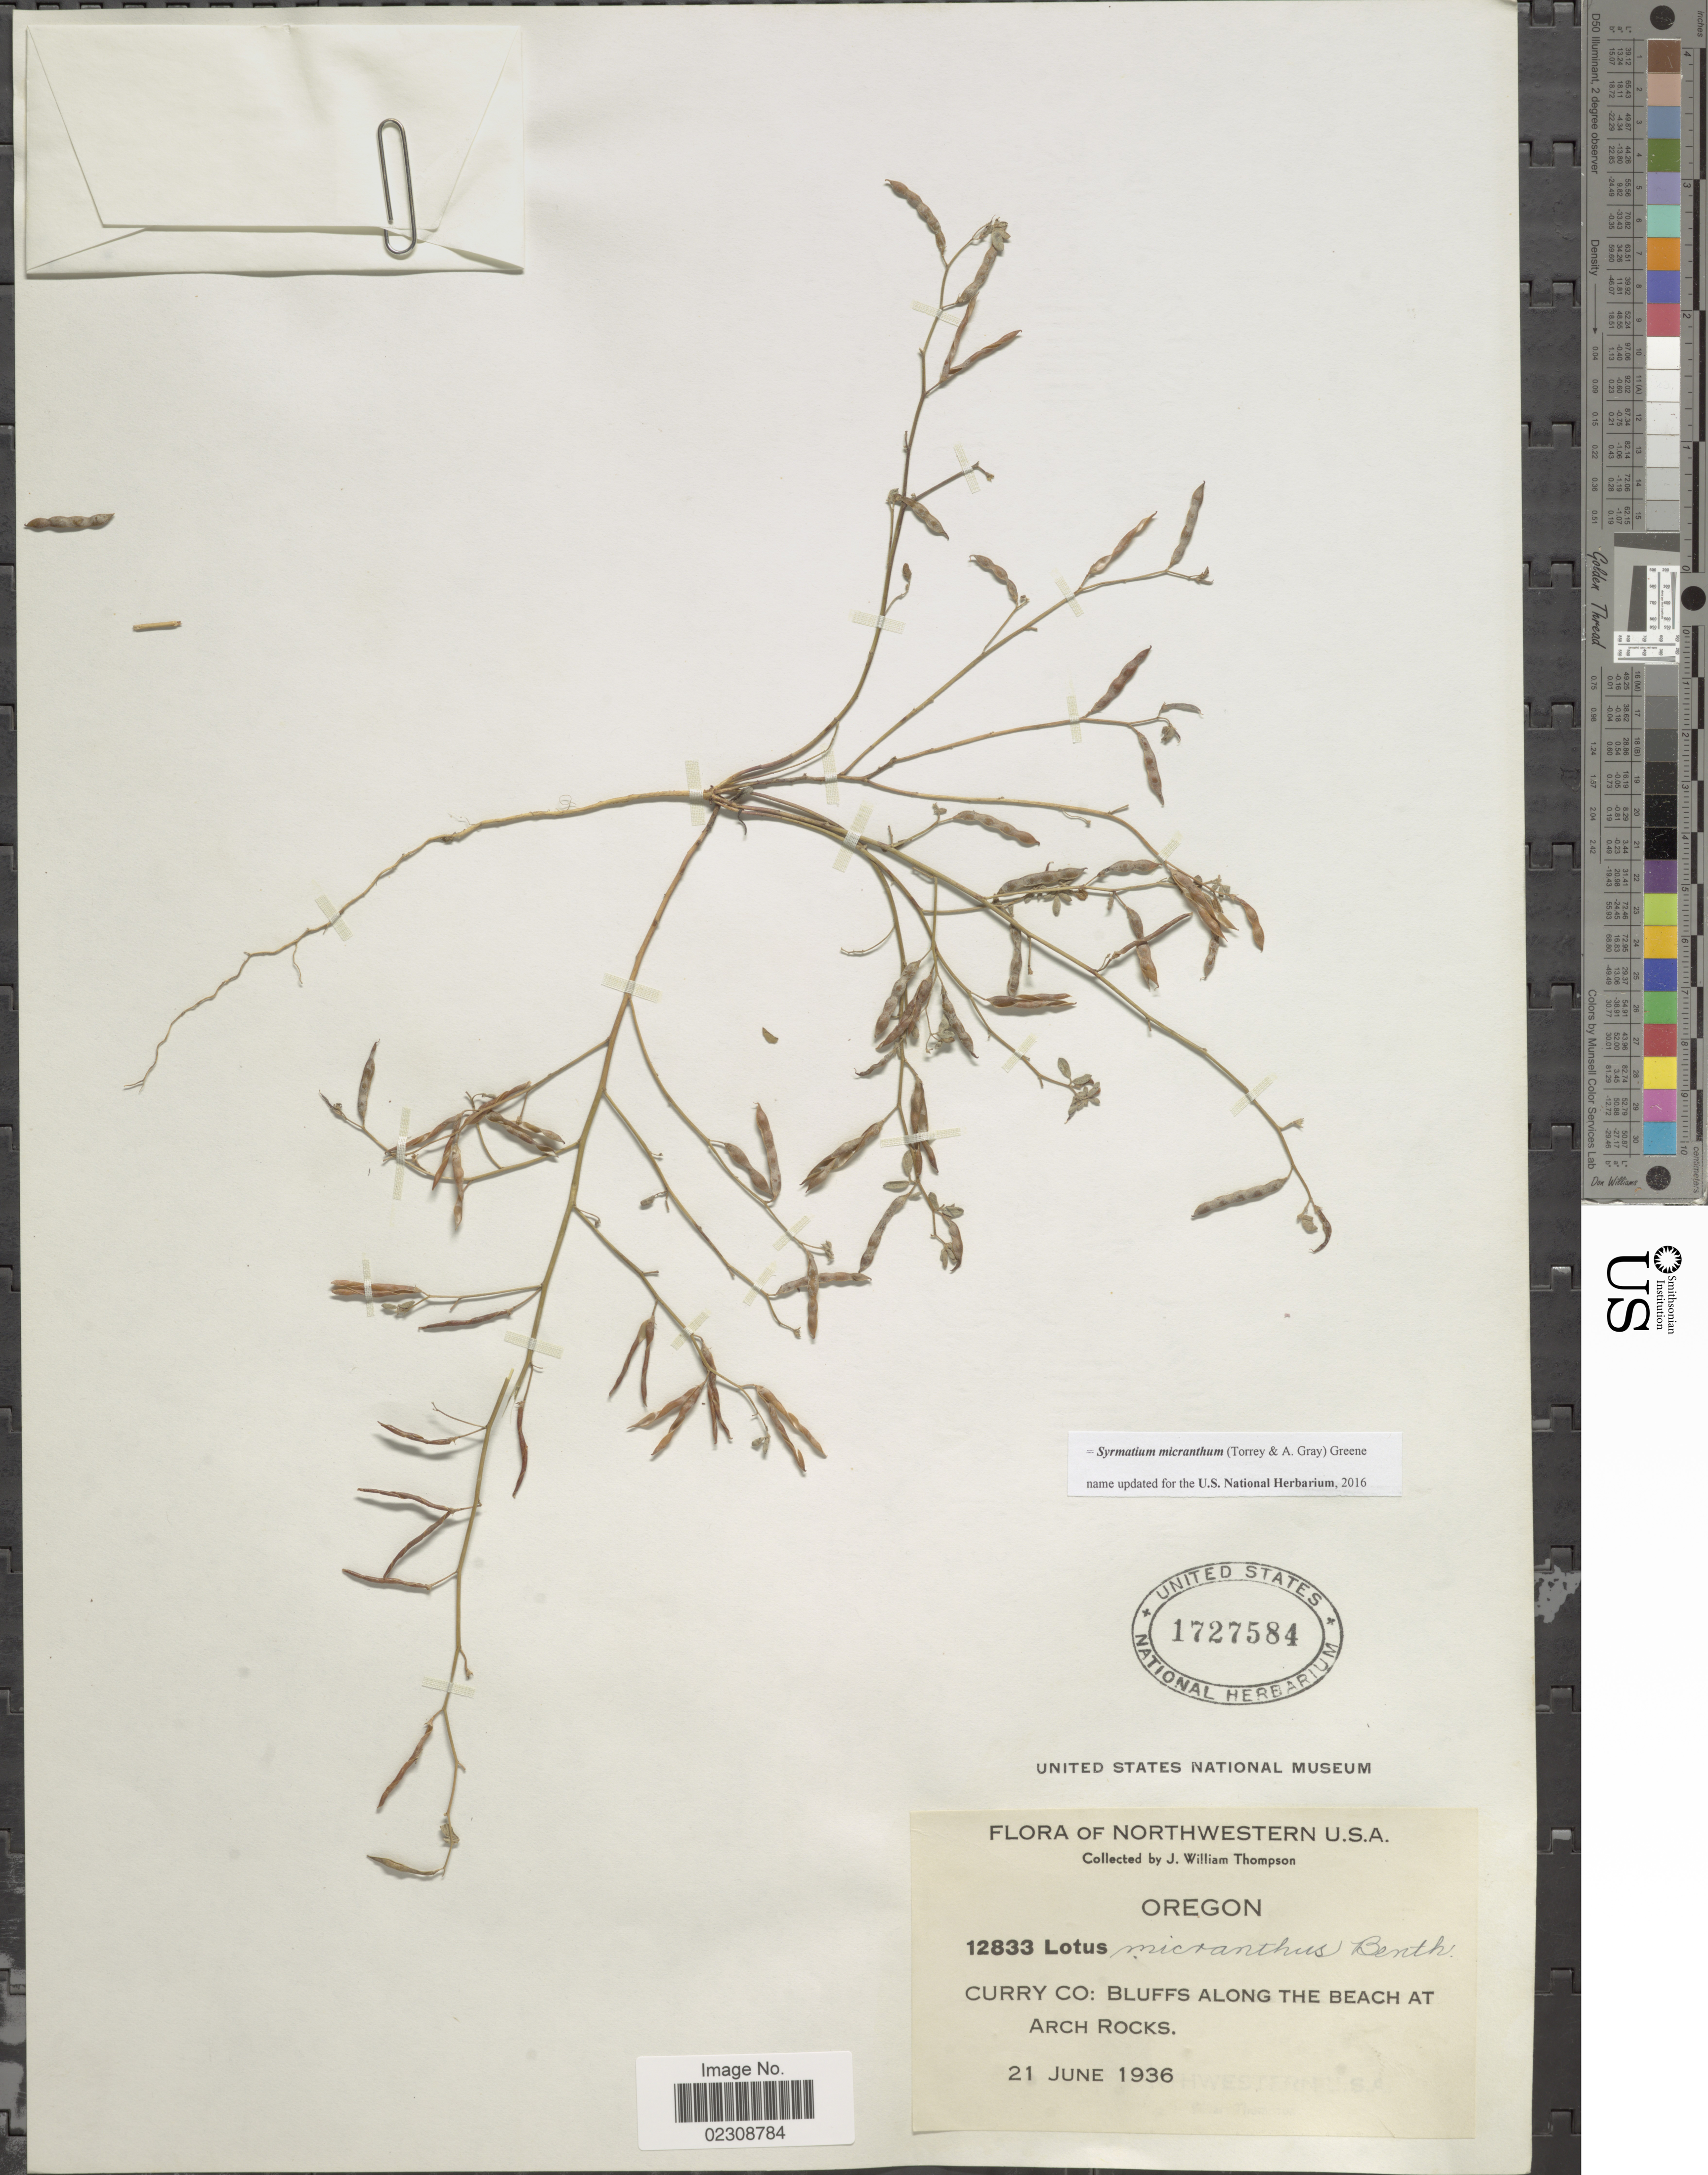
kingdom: Plantae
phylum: Tracheophyta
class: Magnoliopsida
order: Fabales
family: Fabaceae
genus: Syrmatium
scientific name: Syrmatium micranthum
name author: (Torr. & A. Gray) Greene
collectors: J. W. Thompson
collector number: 12833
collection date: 1936-06-21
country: United States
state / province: Oregon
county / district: Curry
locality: Curry Co: Bluffs along the beach at Arch Rocks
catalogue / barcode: US 1727584